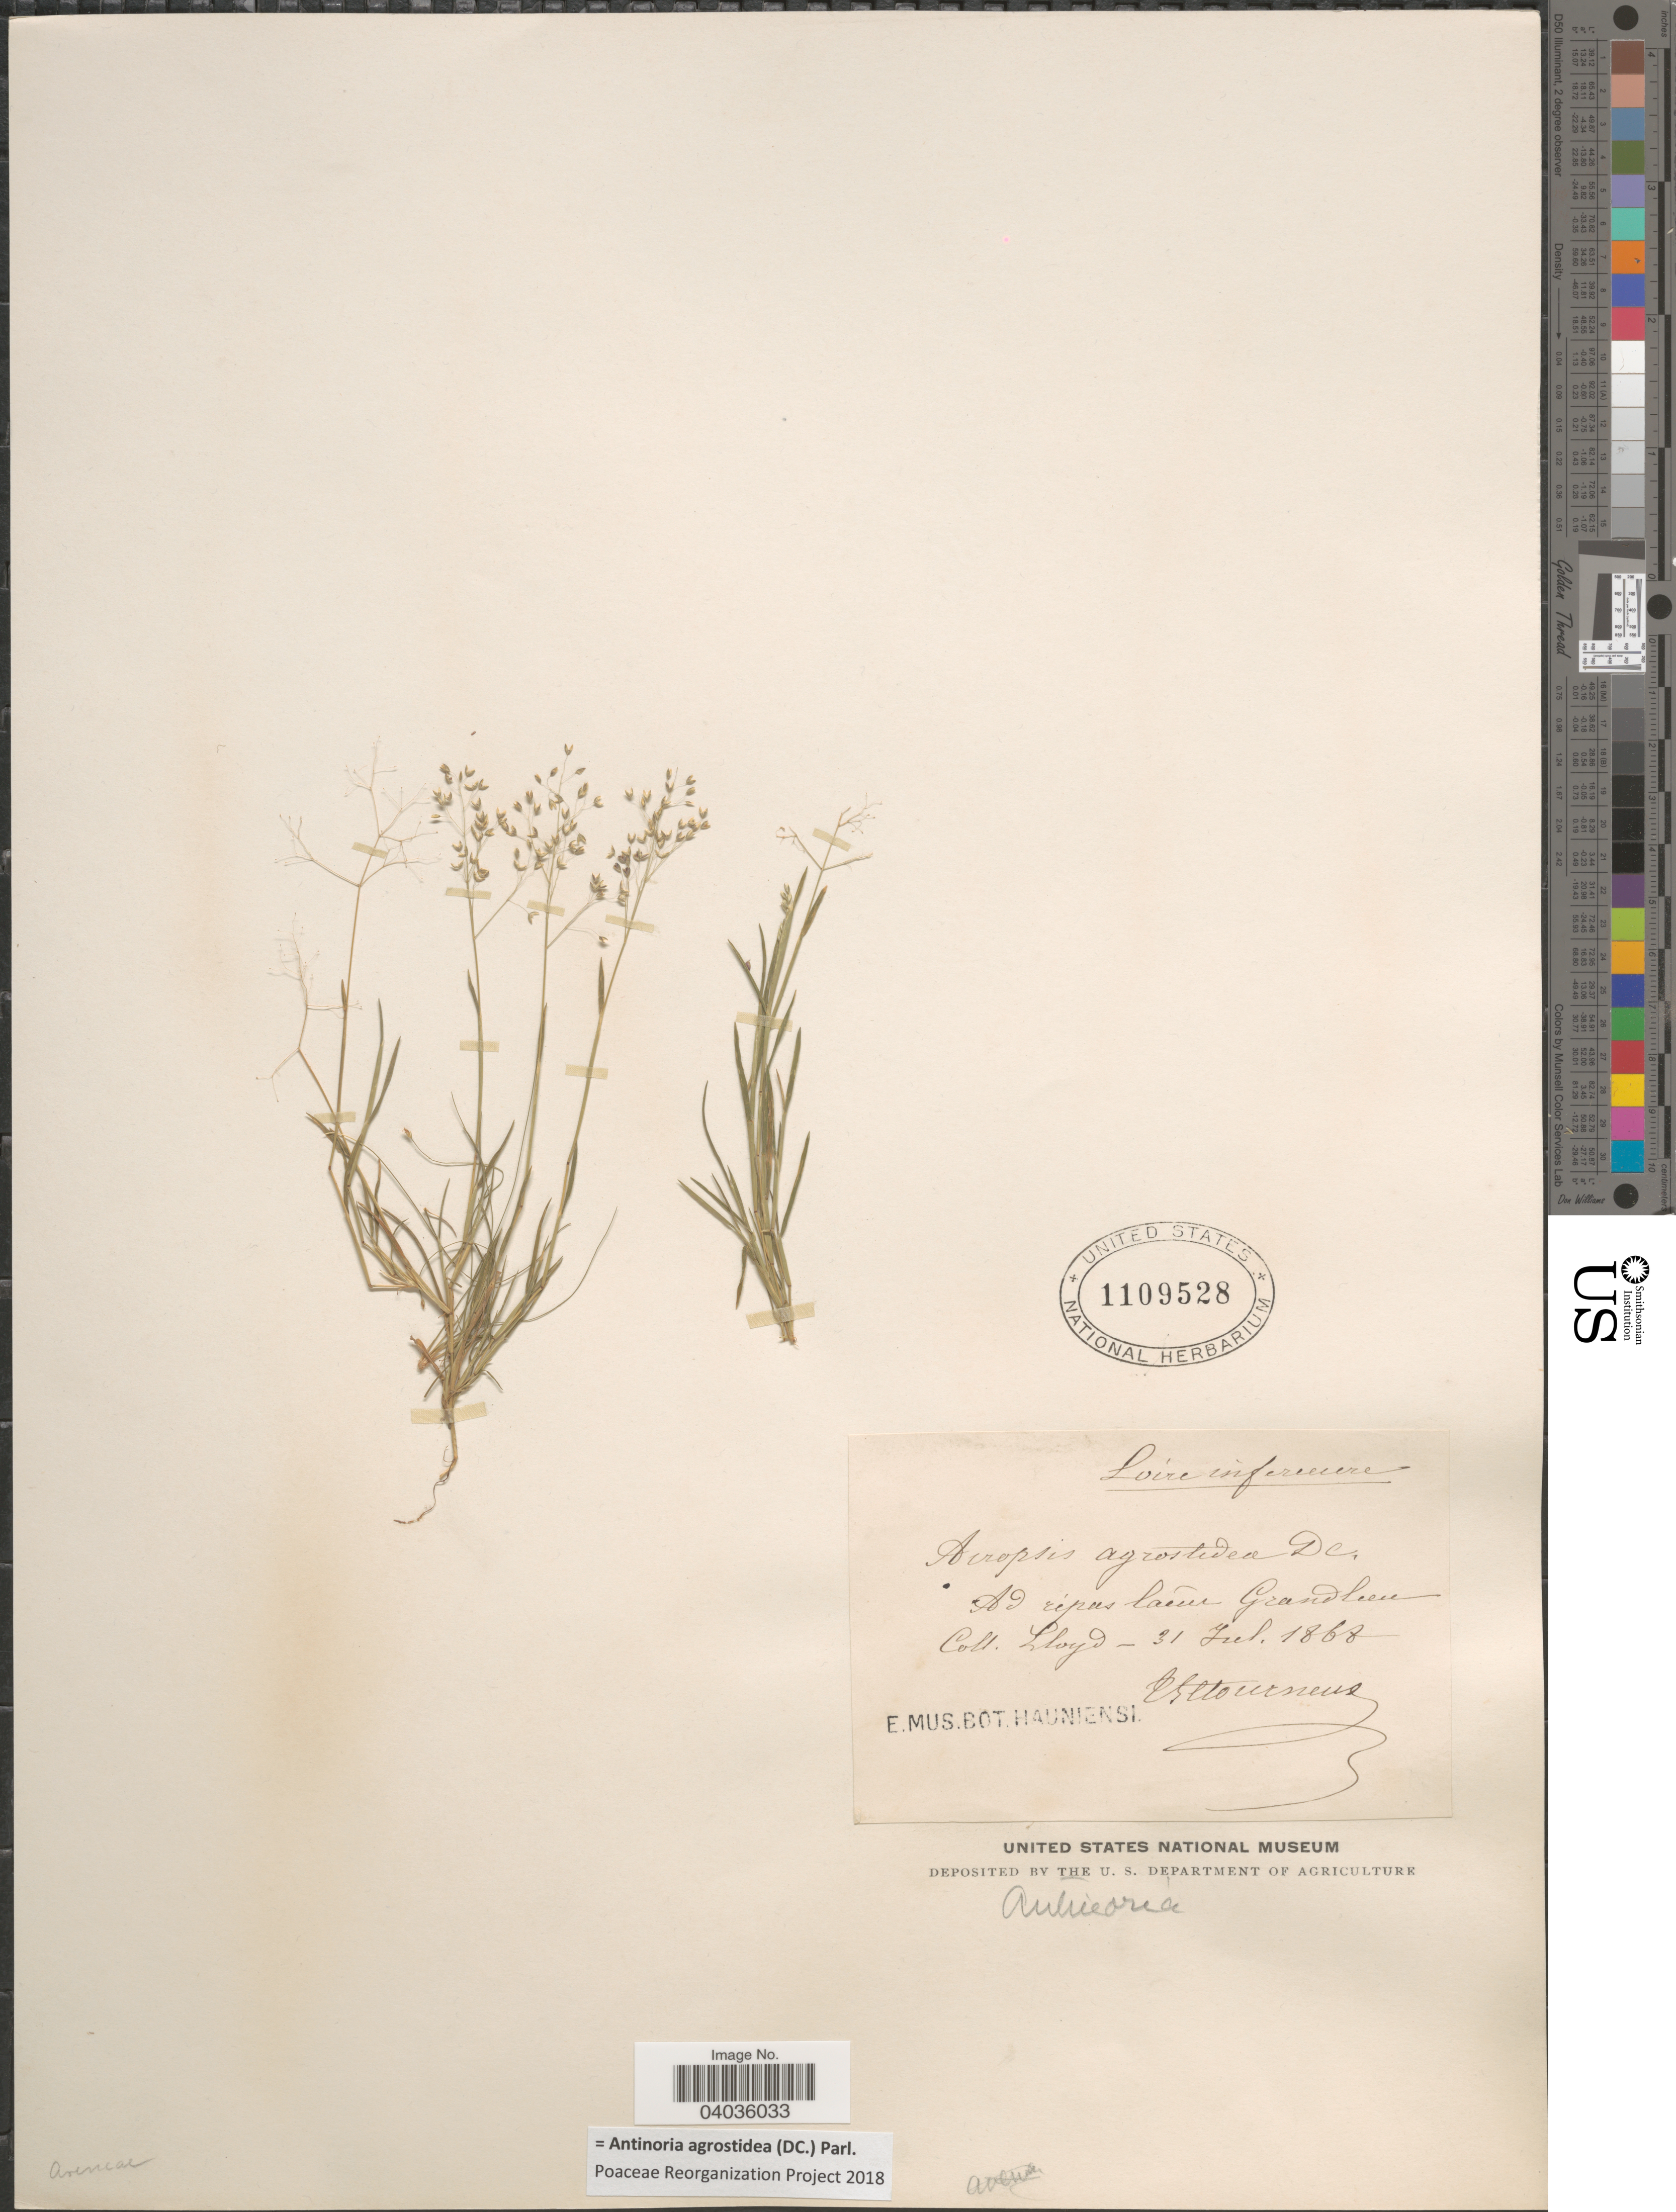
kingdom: Plantae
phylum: Tracheophyta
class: Liliopsida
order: Poales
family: Poaceae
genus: Antinoria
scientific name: Antinoria agrostidea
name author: (DC.) Parl.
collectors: -- Lloyd & Esttourneux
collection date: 1868-07-31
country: France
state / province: Pays de la Loire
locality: Loire inferieure. Ad ripas laeur Grandlieu.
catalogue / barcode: US 1109528